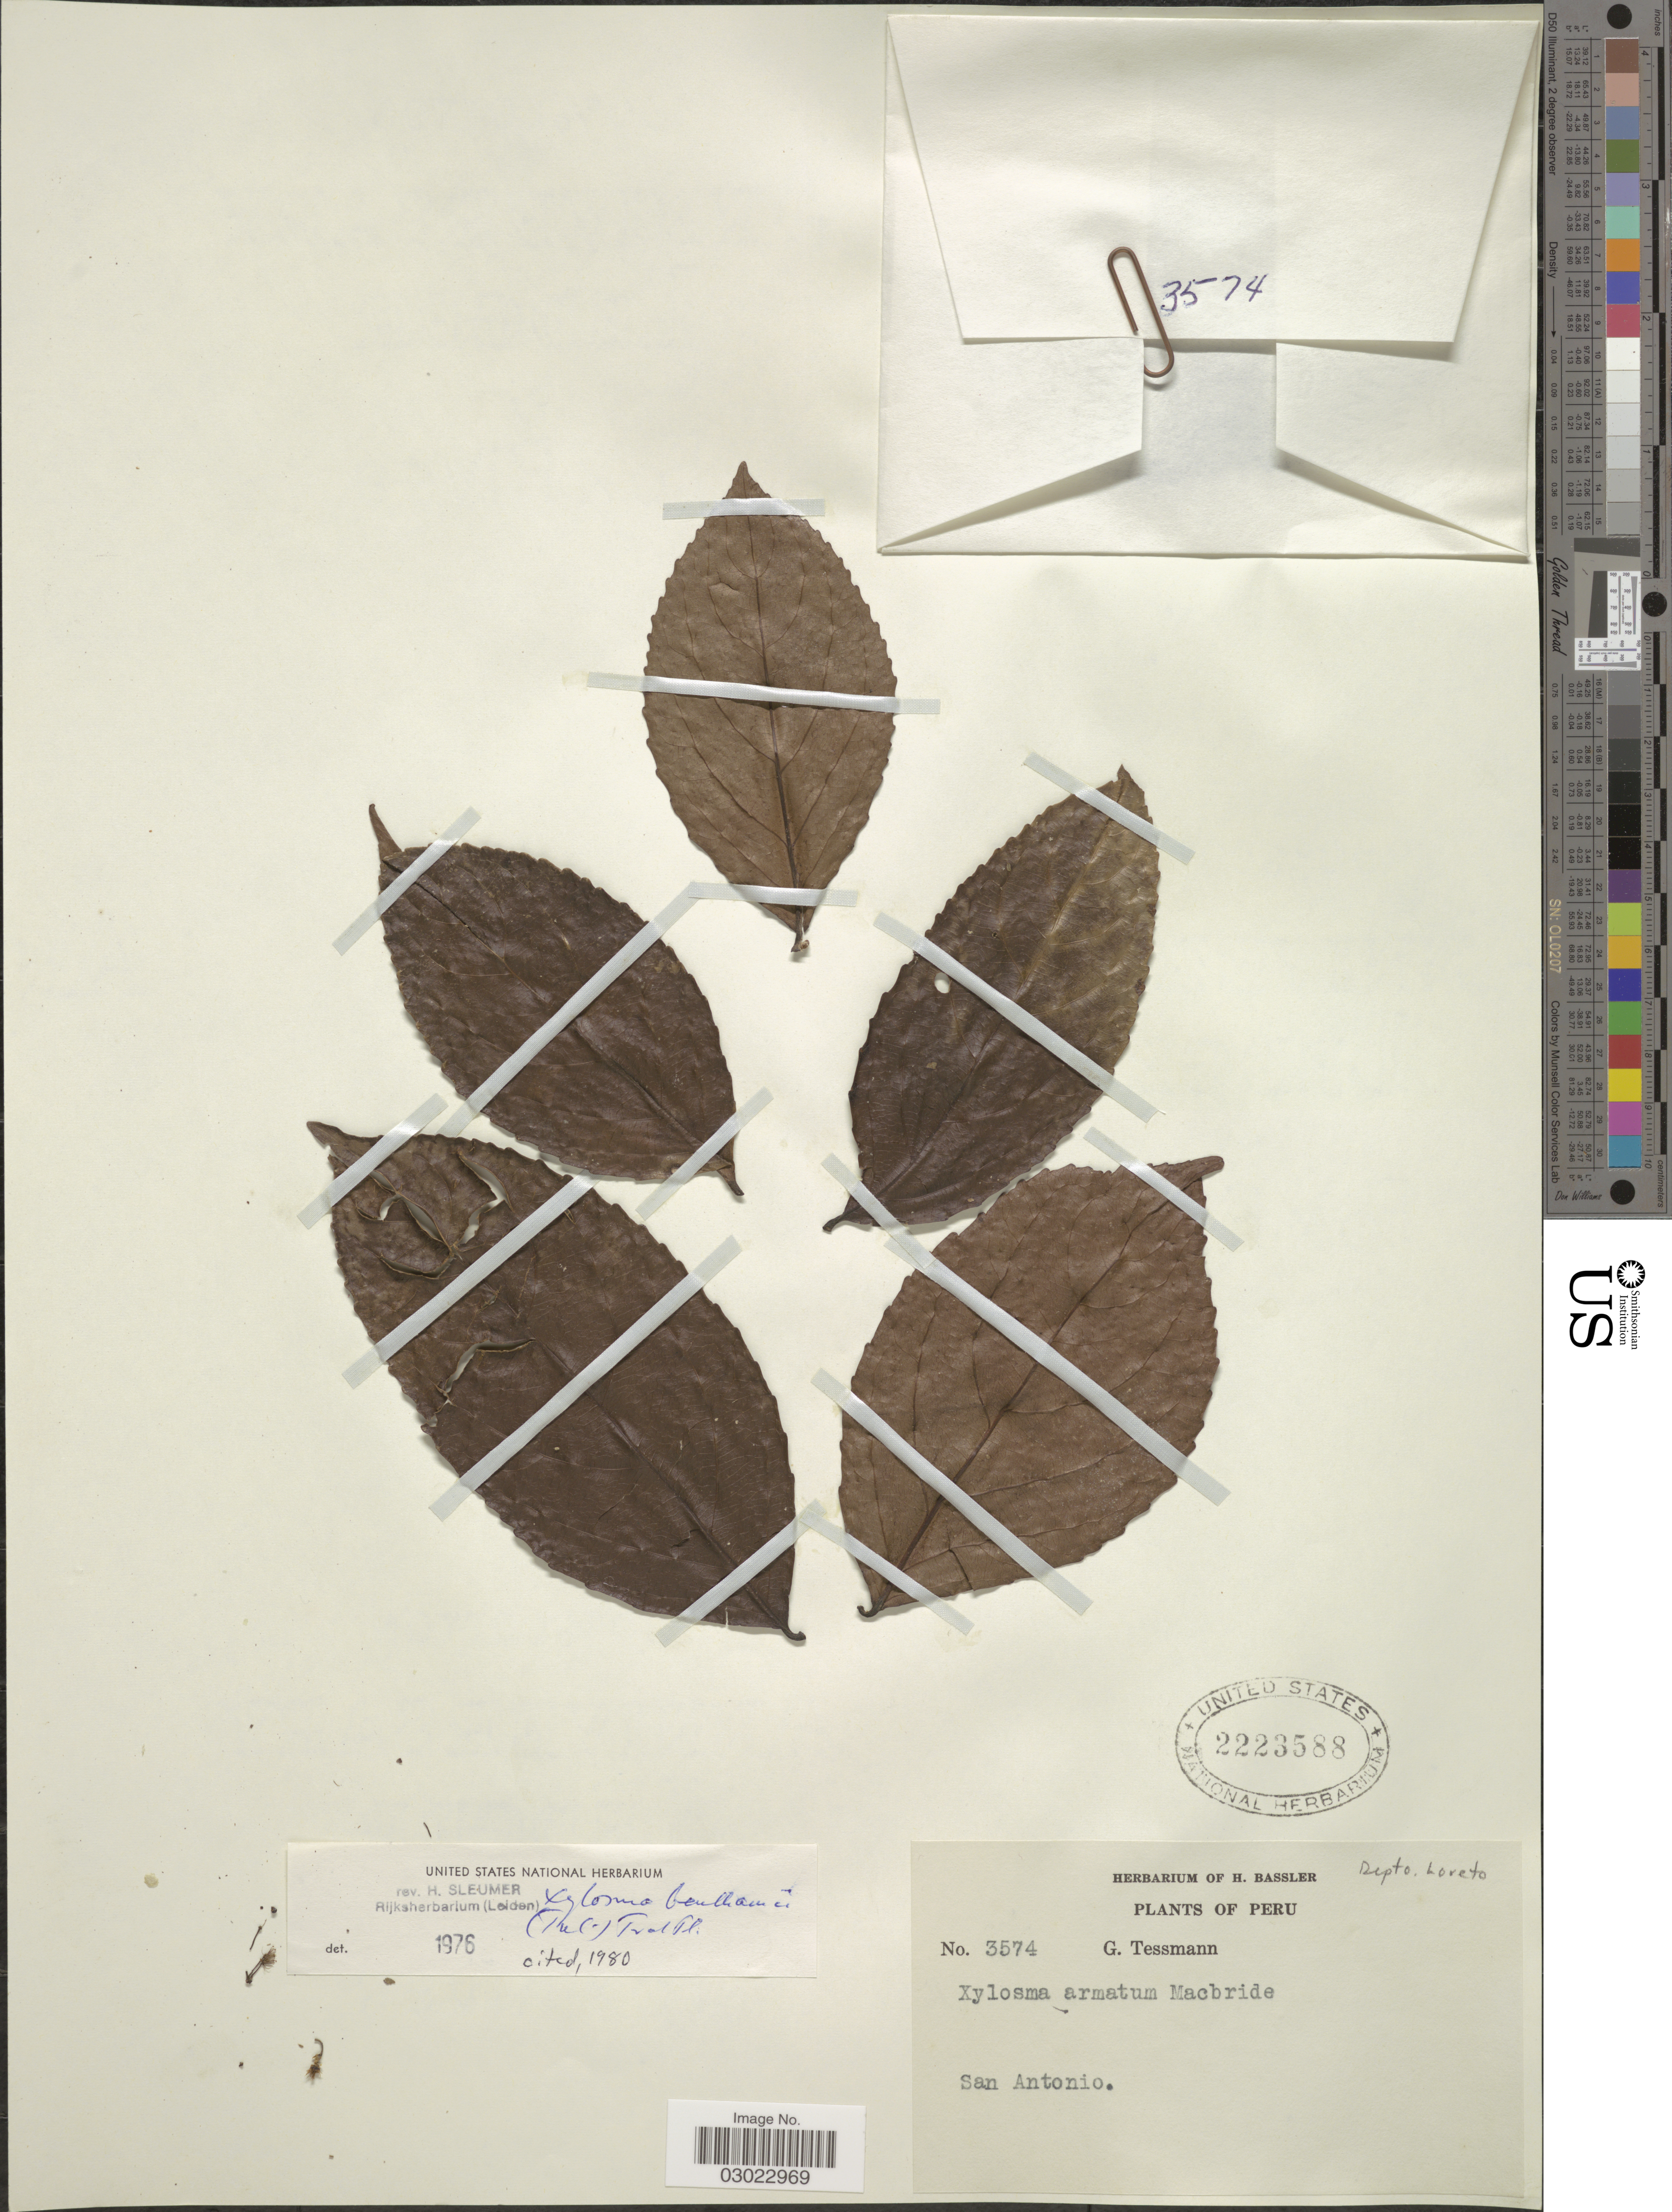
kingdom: Plantae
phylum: Tracheophyta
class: Magnoliopsida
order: Malpighiales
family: Salicaceae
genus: Xylosma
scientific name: Xylosma benthamii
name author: (Tul.) Triana & Planch.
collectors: G. Tessmann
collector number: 3574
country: Peru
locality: San Antonio.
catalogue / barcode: US 2223588